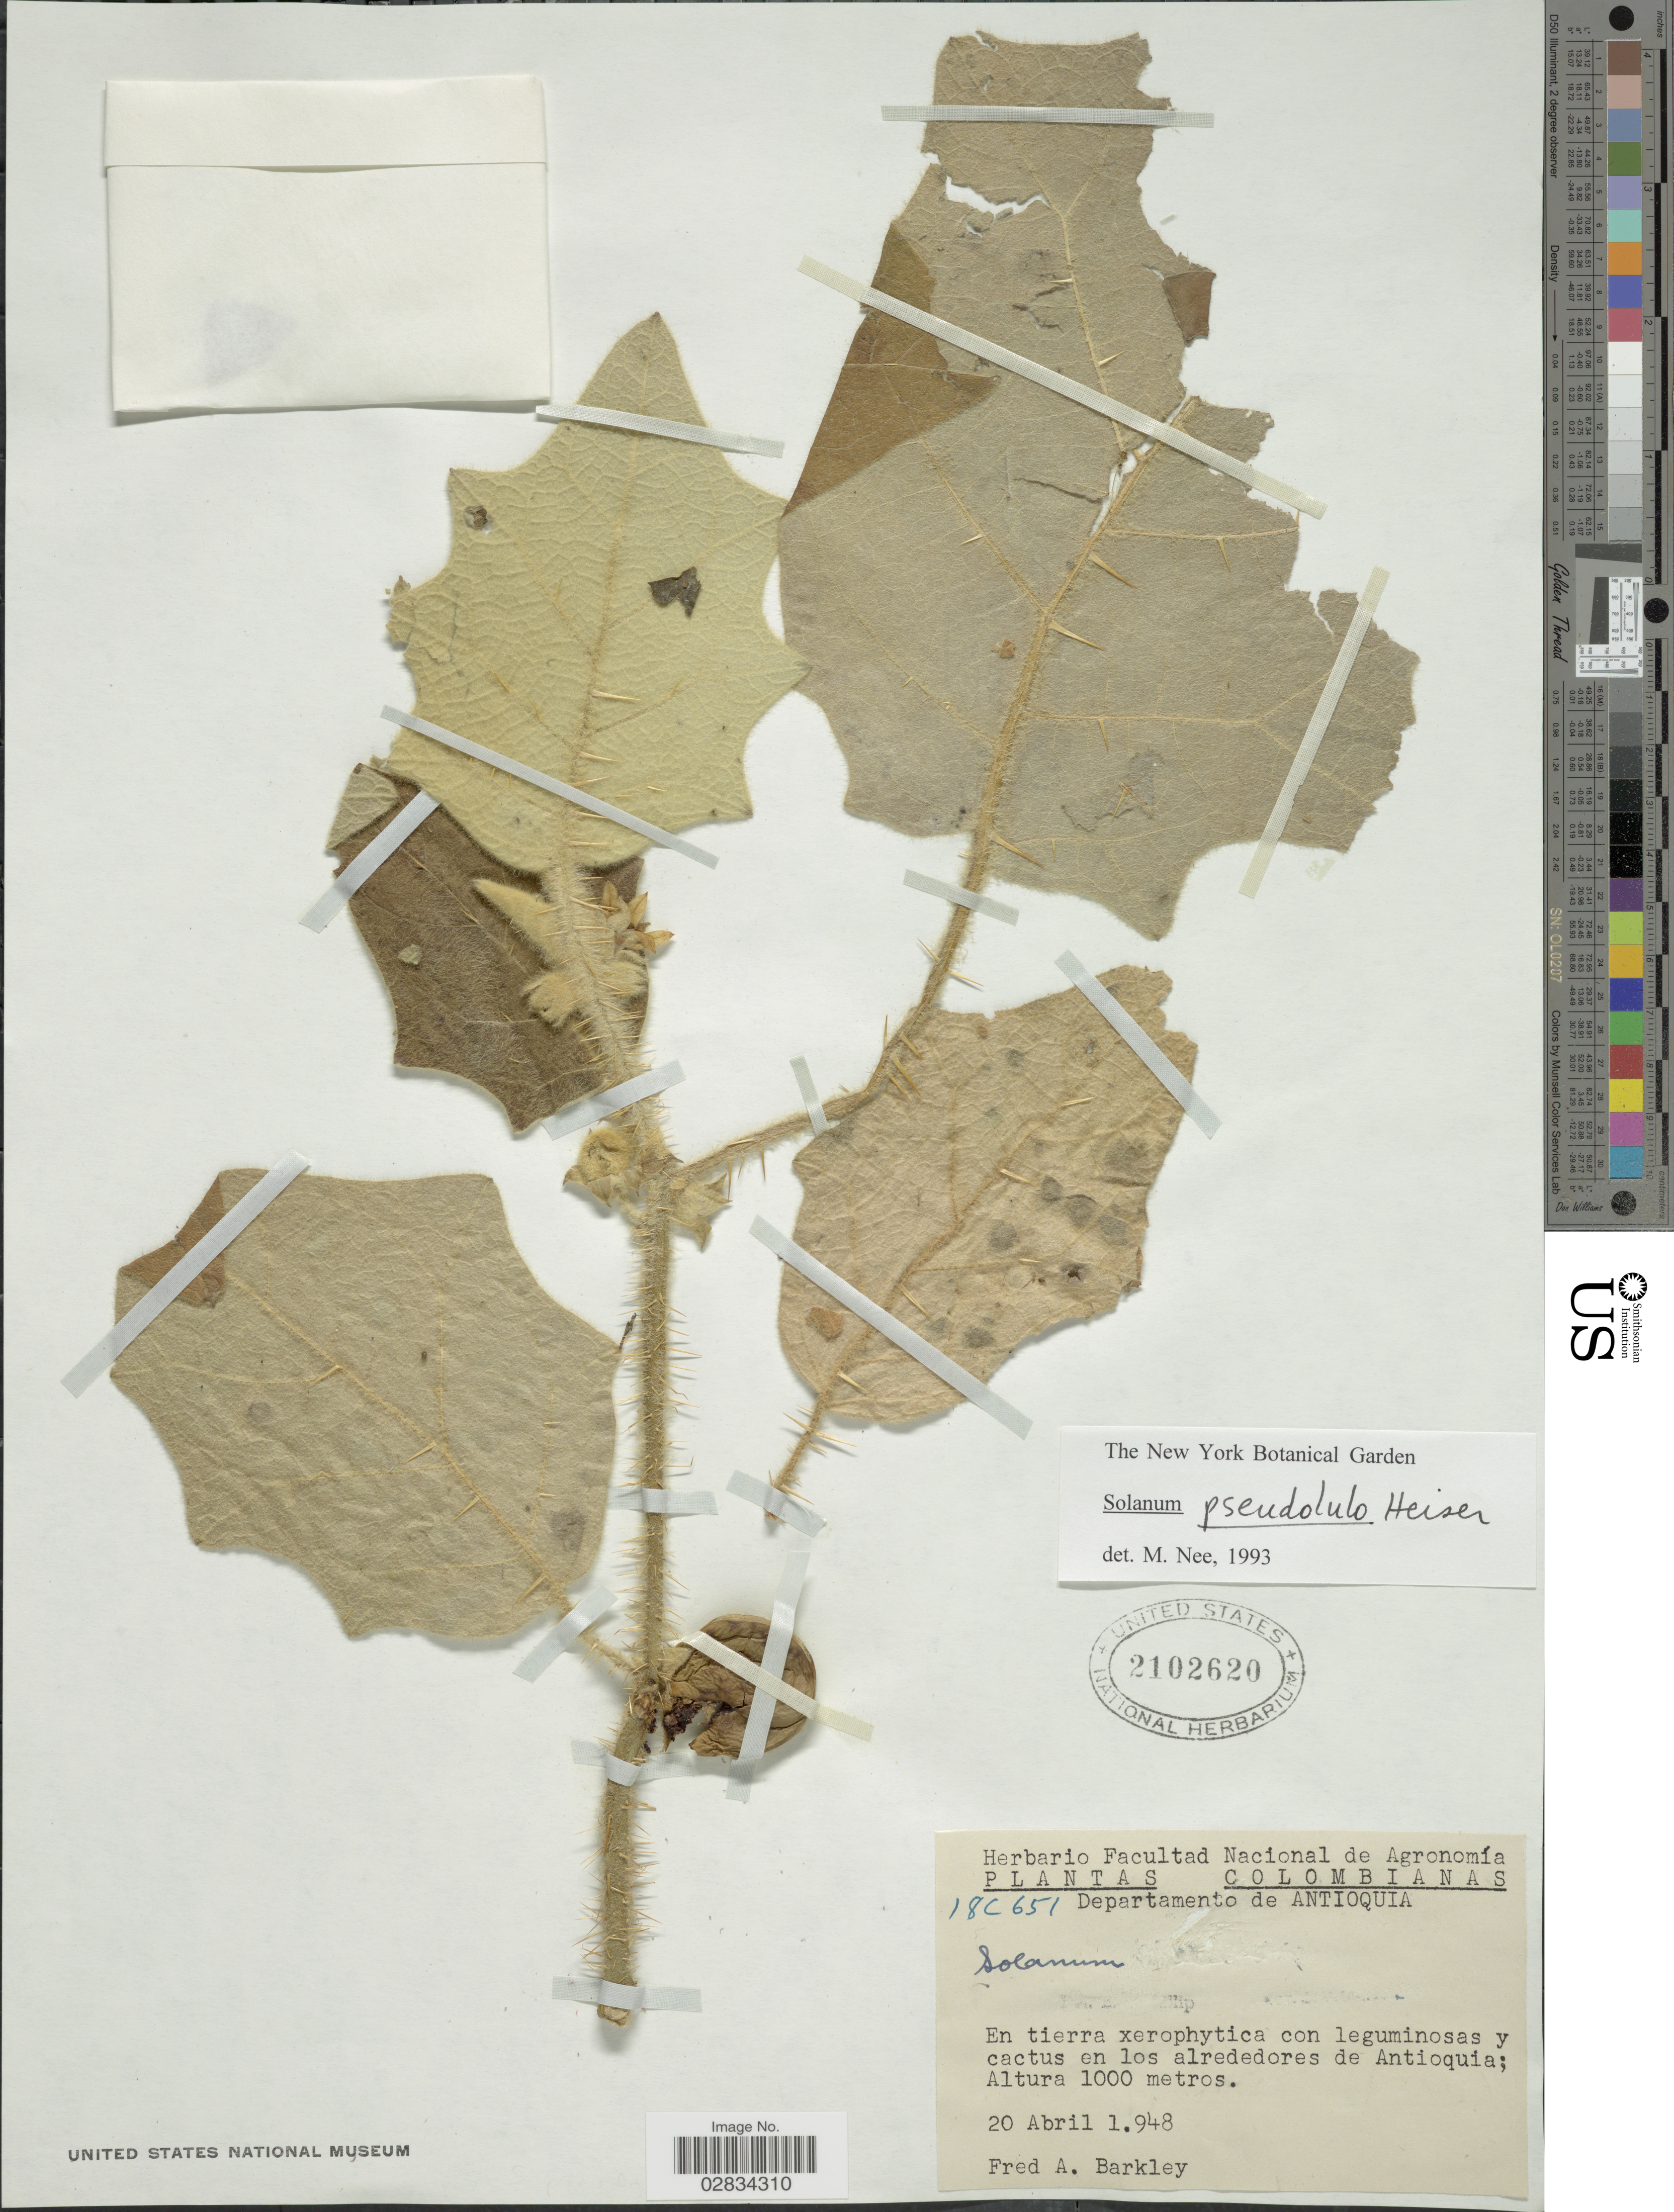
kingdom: Plantae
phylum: Tracheophyta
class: Magnoliopsida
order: Solanales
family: Solanaceae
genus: Solanum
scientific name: Solanum pseudolulo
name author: Heiser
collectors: F. A. Barkley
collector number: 18C651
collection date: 1948-04-20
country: Colombia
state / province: Antioquia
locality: Departamento de Antioquia. En tierra xerophytica con leguminosas y cactus en los alrededores de Antioquia.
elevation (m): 1000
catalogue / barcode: US 2102620